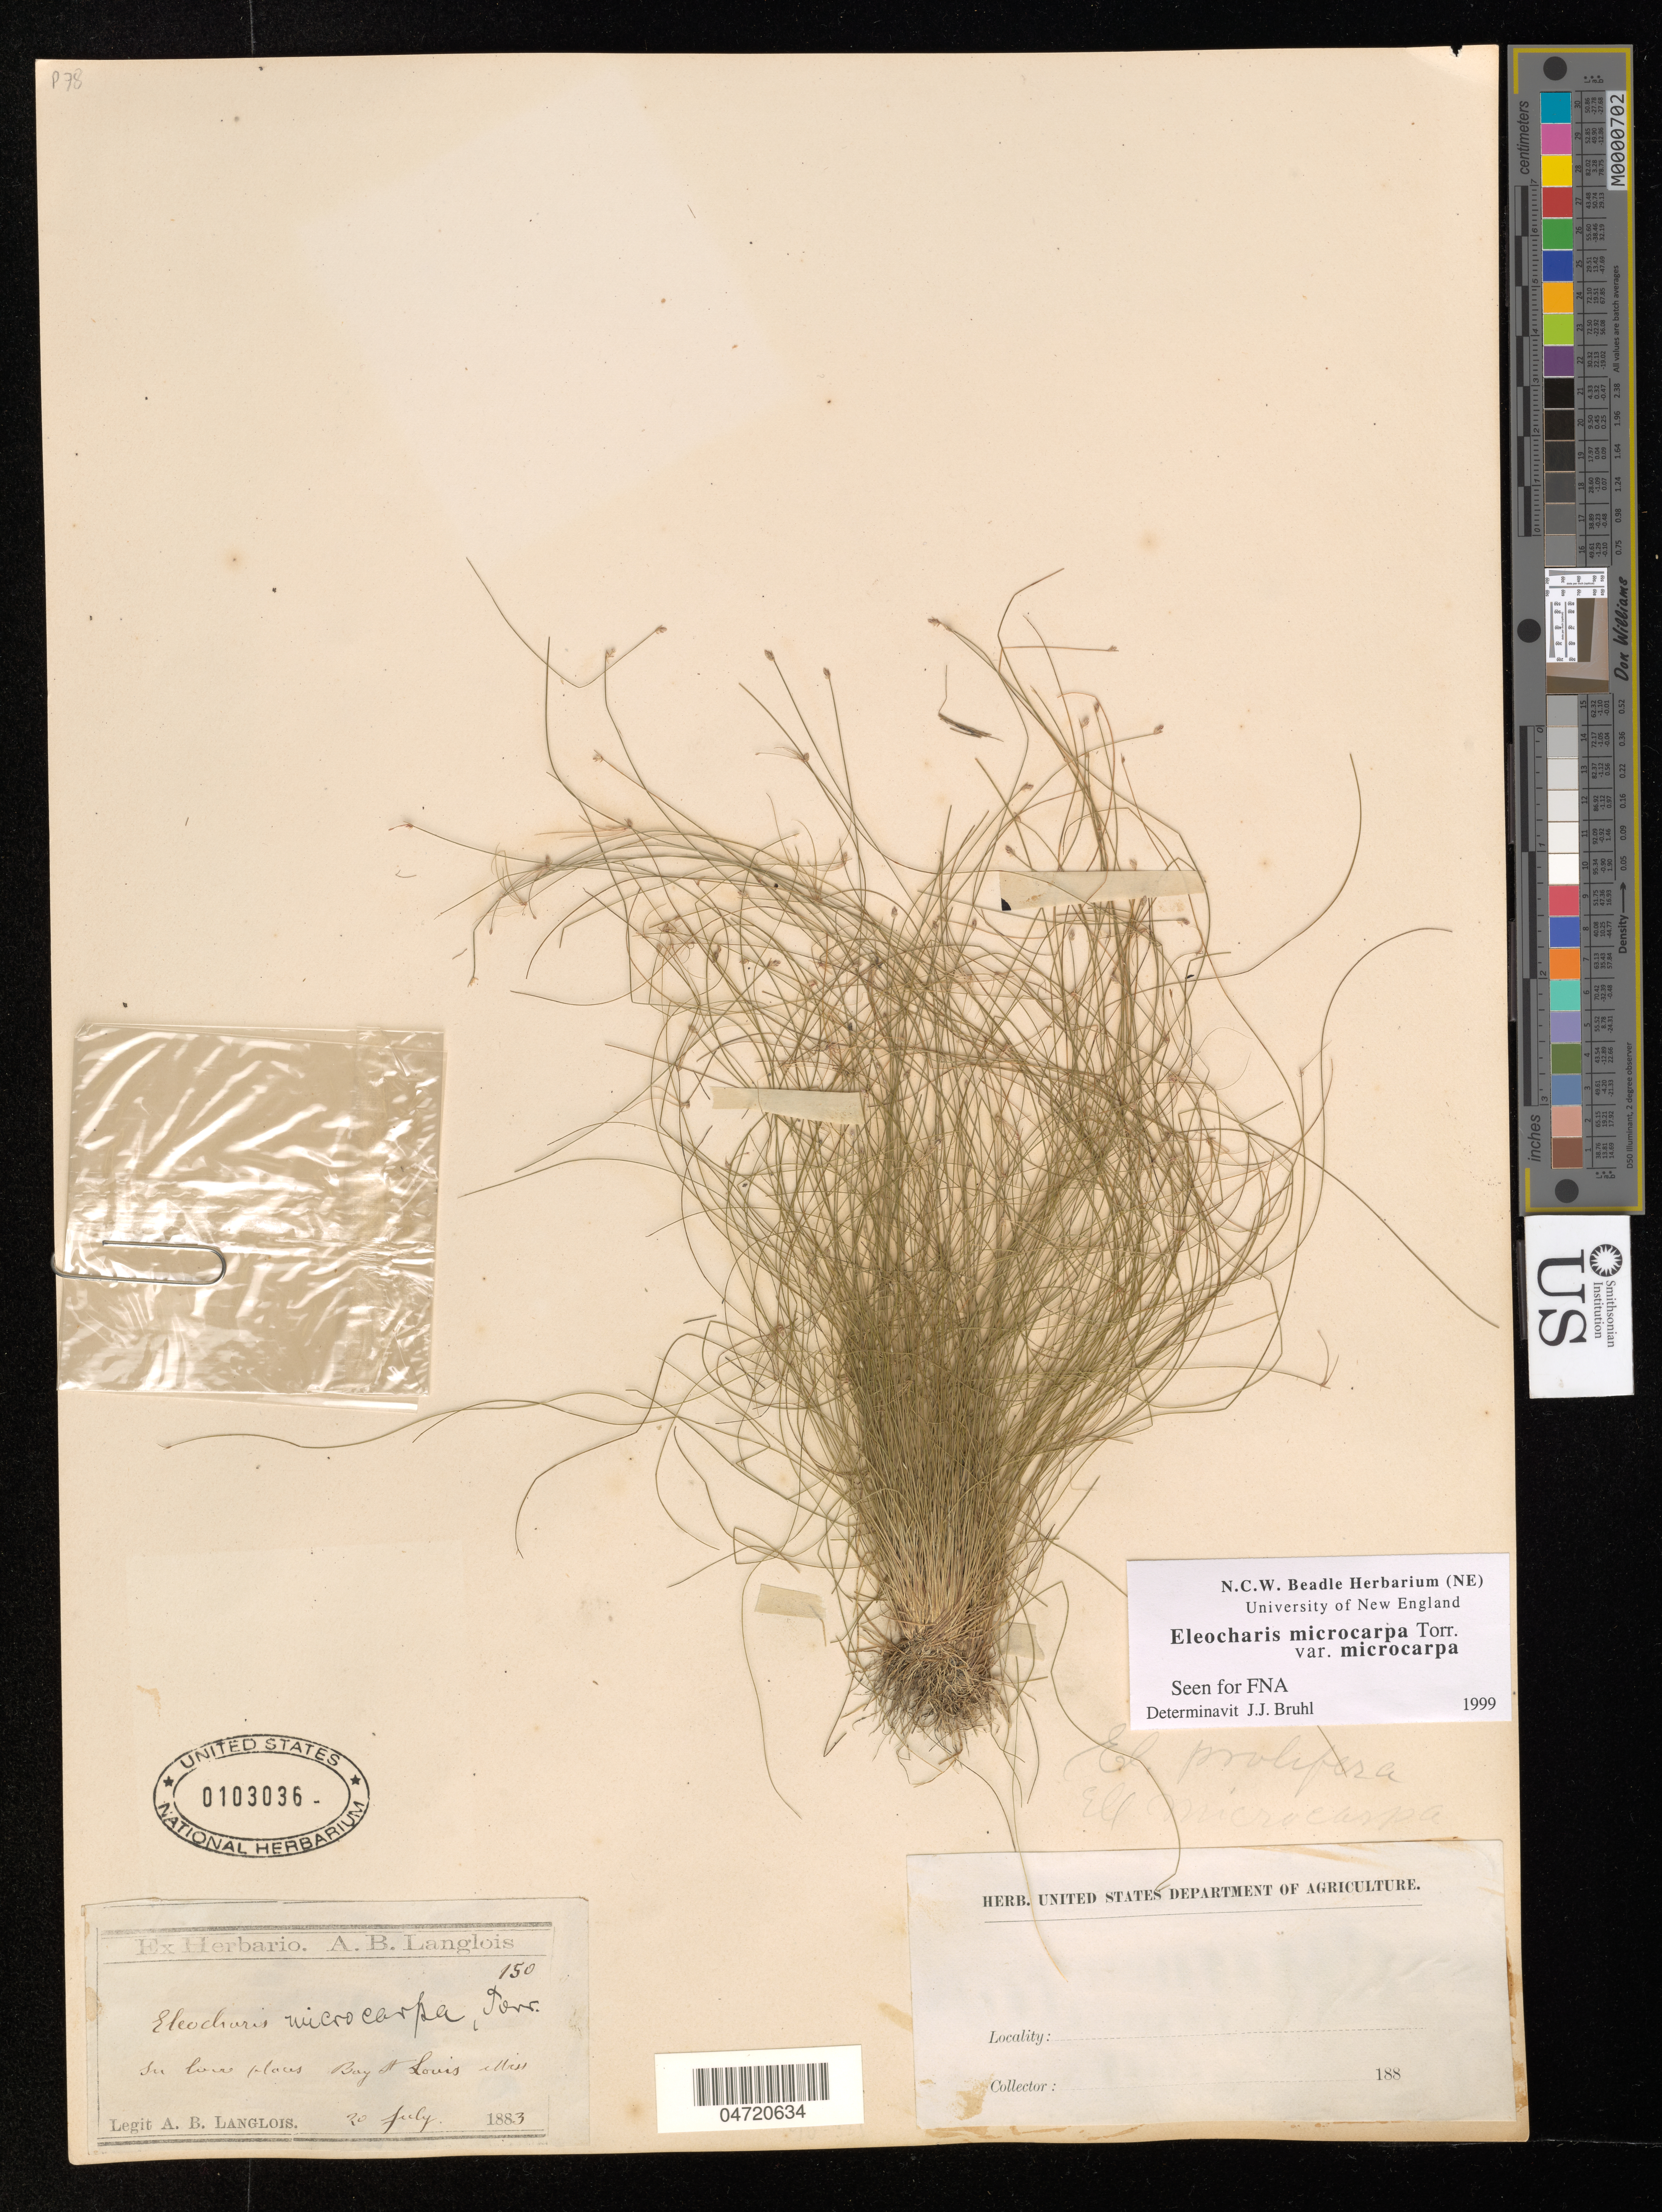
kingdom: Plantae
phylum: Tracheophyta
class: Liliopsida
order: Poales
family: Cyperaceae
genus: Eleocharis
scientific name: Eleocharis microcarpa var. microcarpa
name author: Torr.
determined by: Bruhl, J. J., (NE), University of New England (AUSTRALIA)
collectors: A. Langlois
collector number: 150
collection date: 1883-07-20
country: United States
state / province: Mississippi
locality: Hancock Co. Bay of St. Louis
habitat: In low places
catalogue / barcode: US 103036